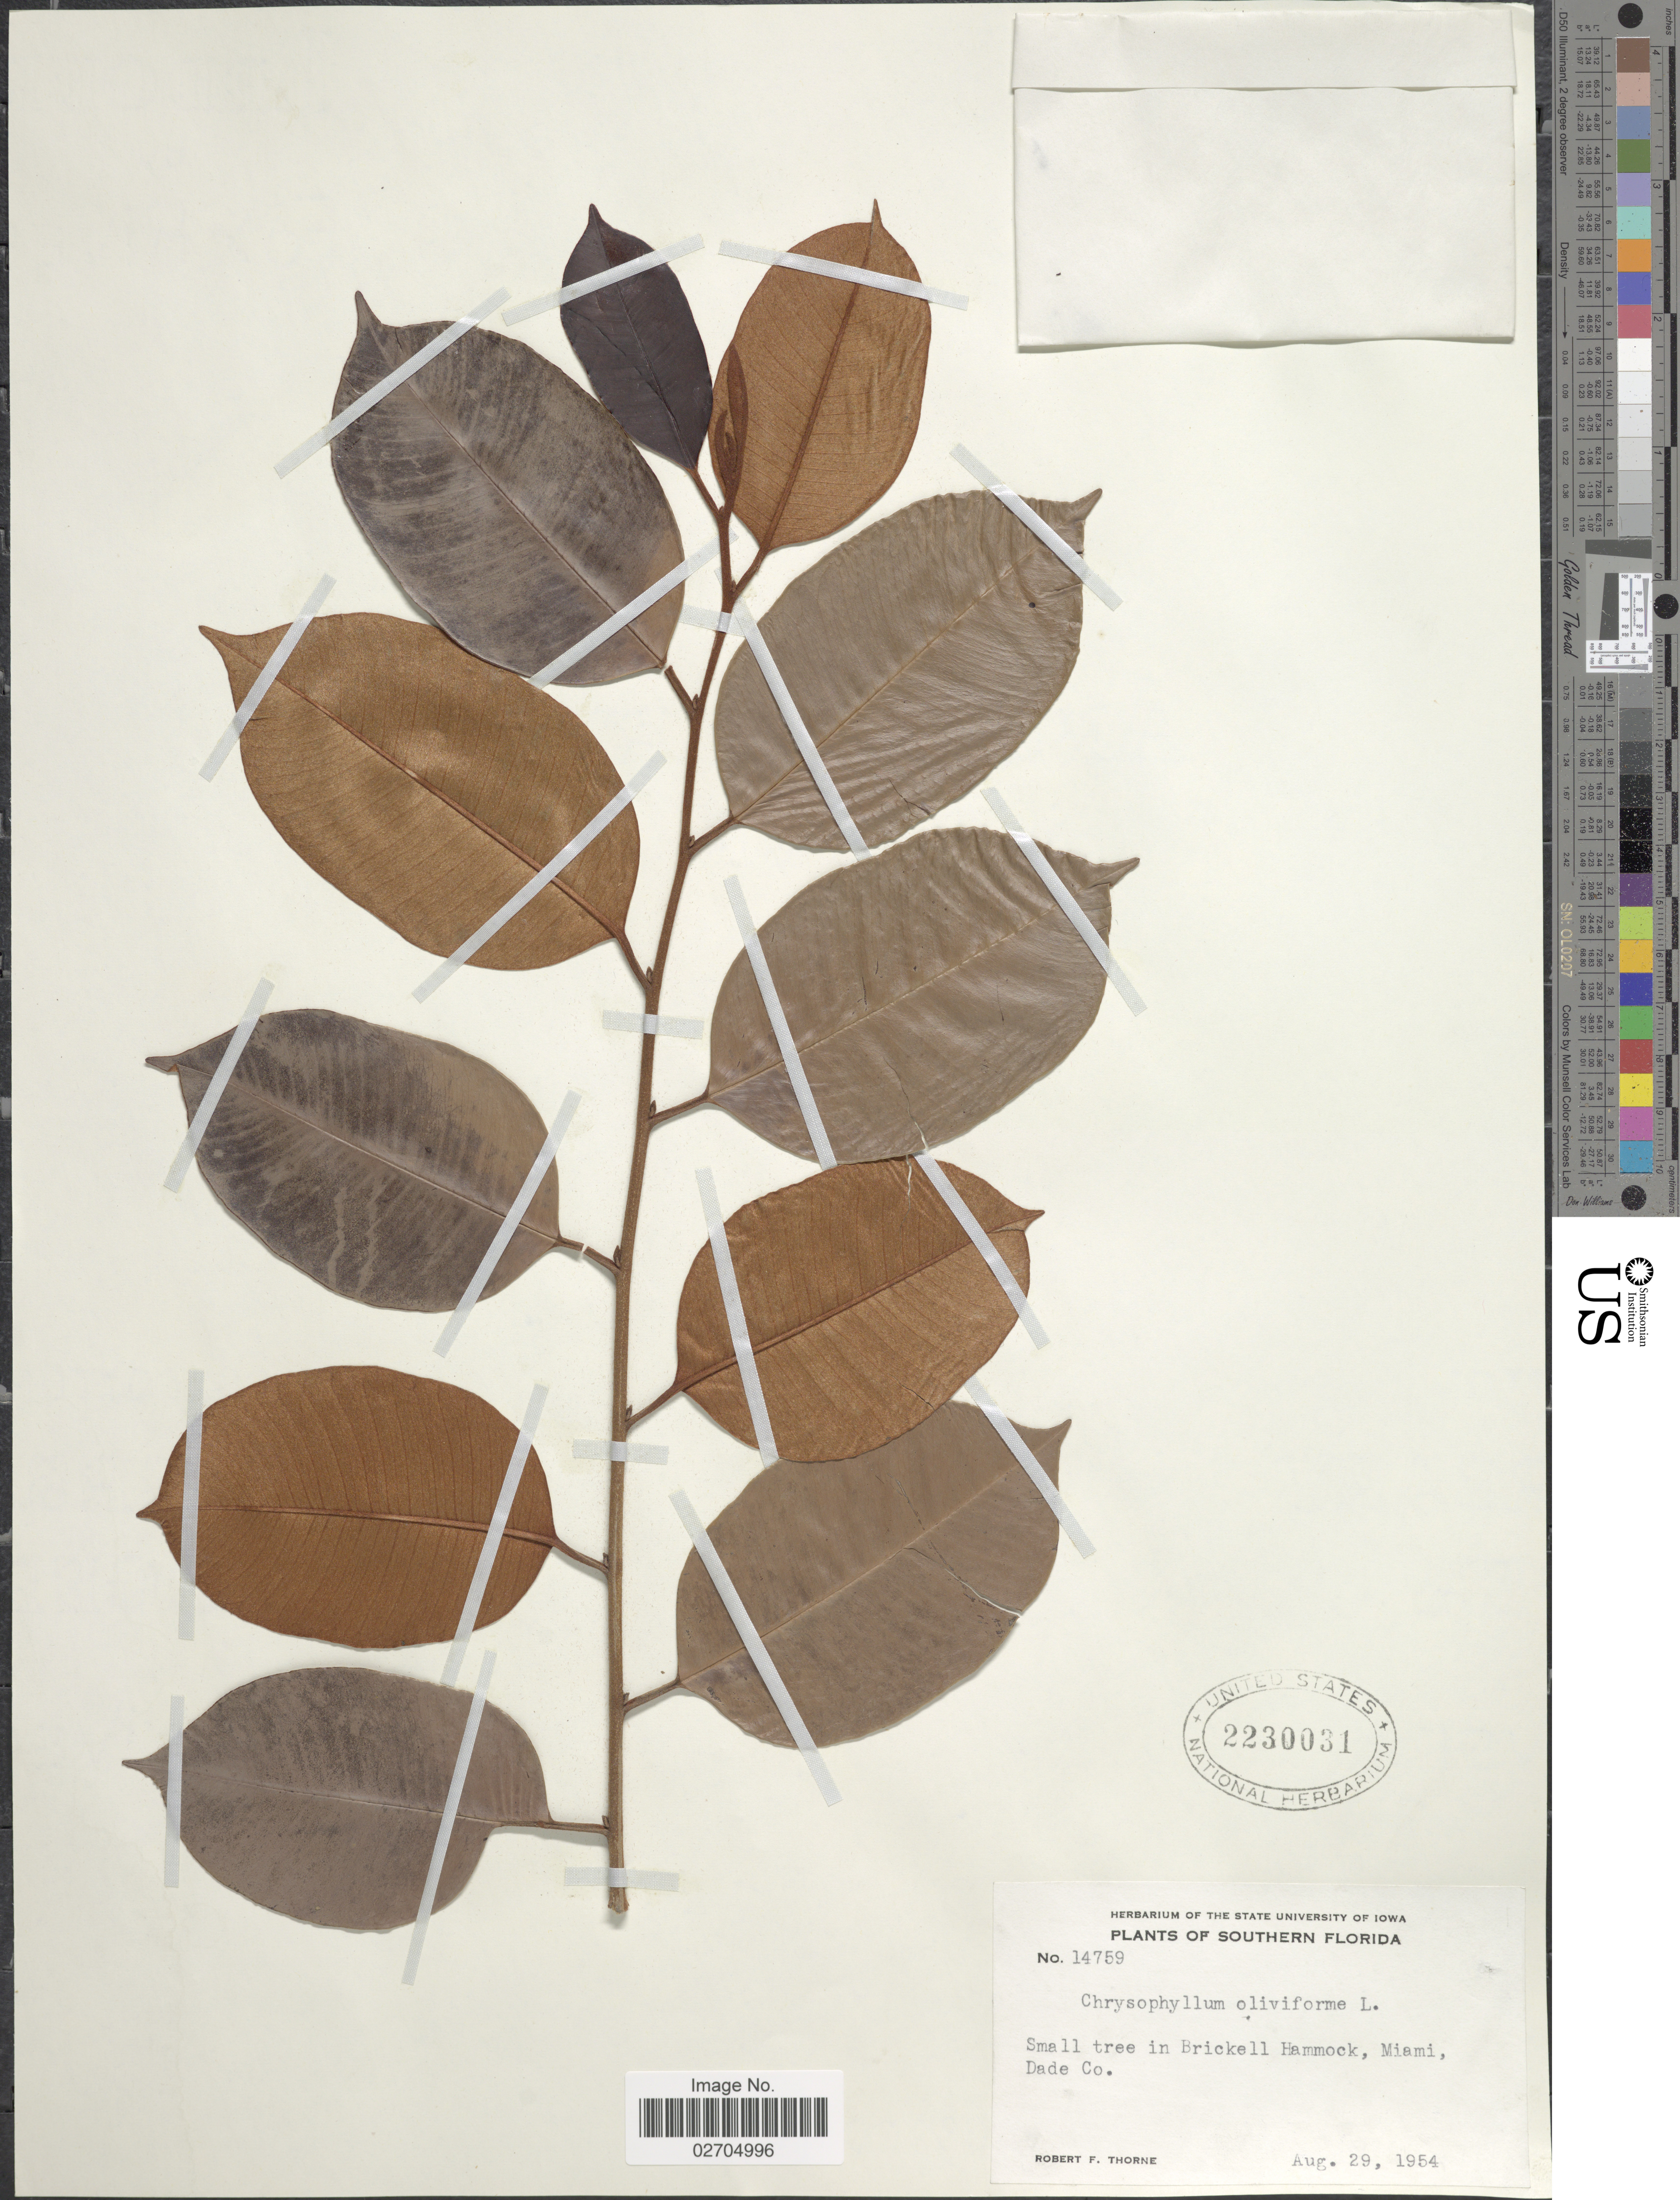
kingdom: Plantae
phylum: Tracheophyta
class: Magnoliopsida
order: Ericales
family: Sapotaceae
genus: Chrysophyllum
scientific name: Chrysophyllum oliviforme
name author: L.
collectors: R. F. Thorne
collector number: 14759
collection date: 1954-08-29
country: United States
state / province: Florida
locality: Southern Florida, in Brickell Hammock, Miami, Dade Co.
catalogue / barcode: US 2230031